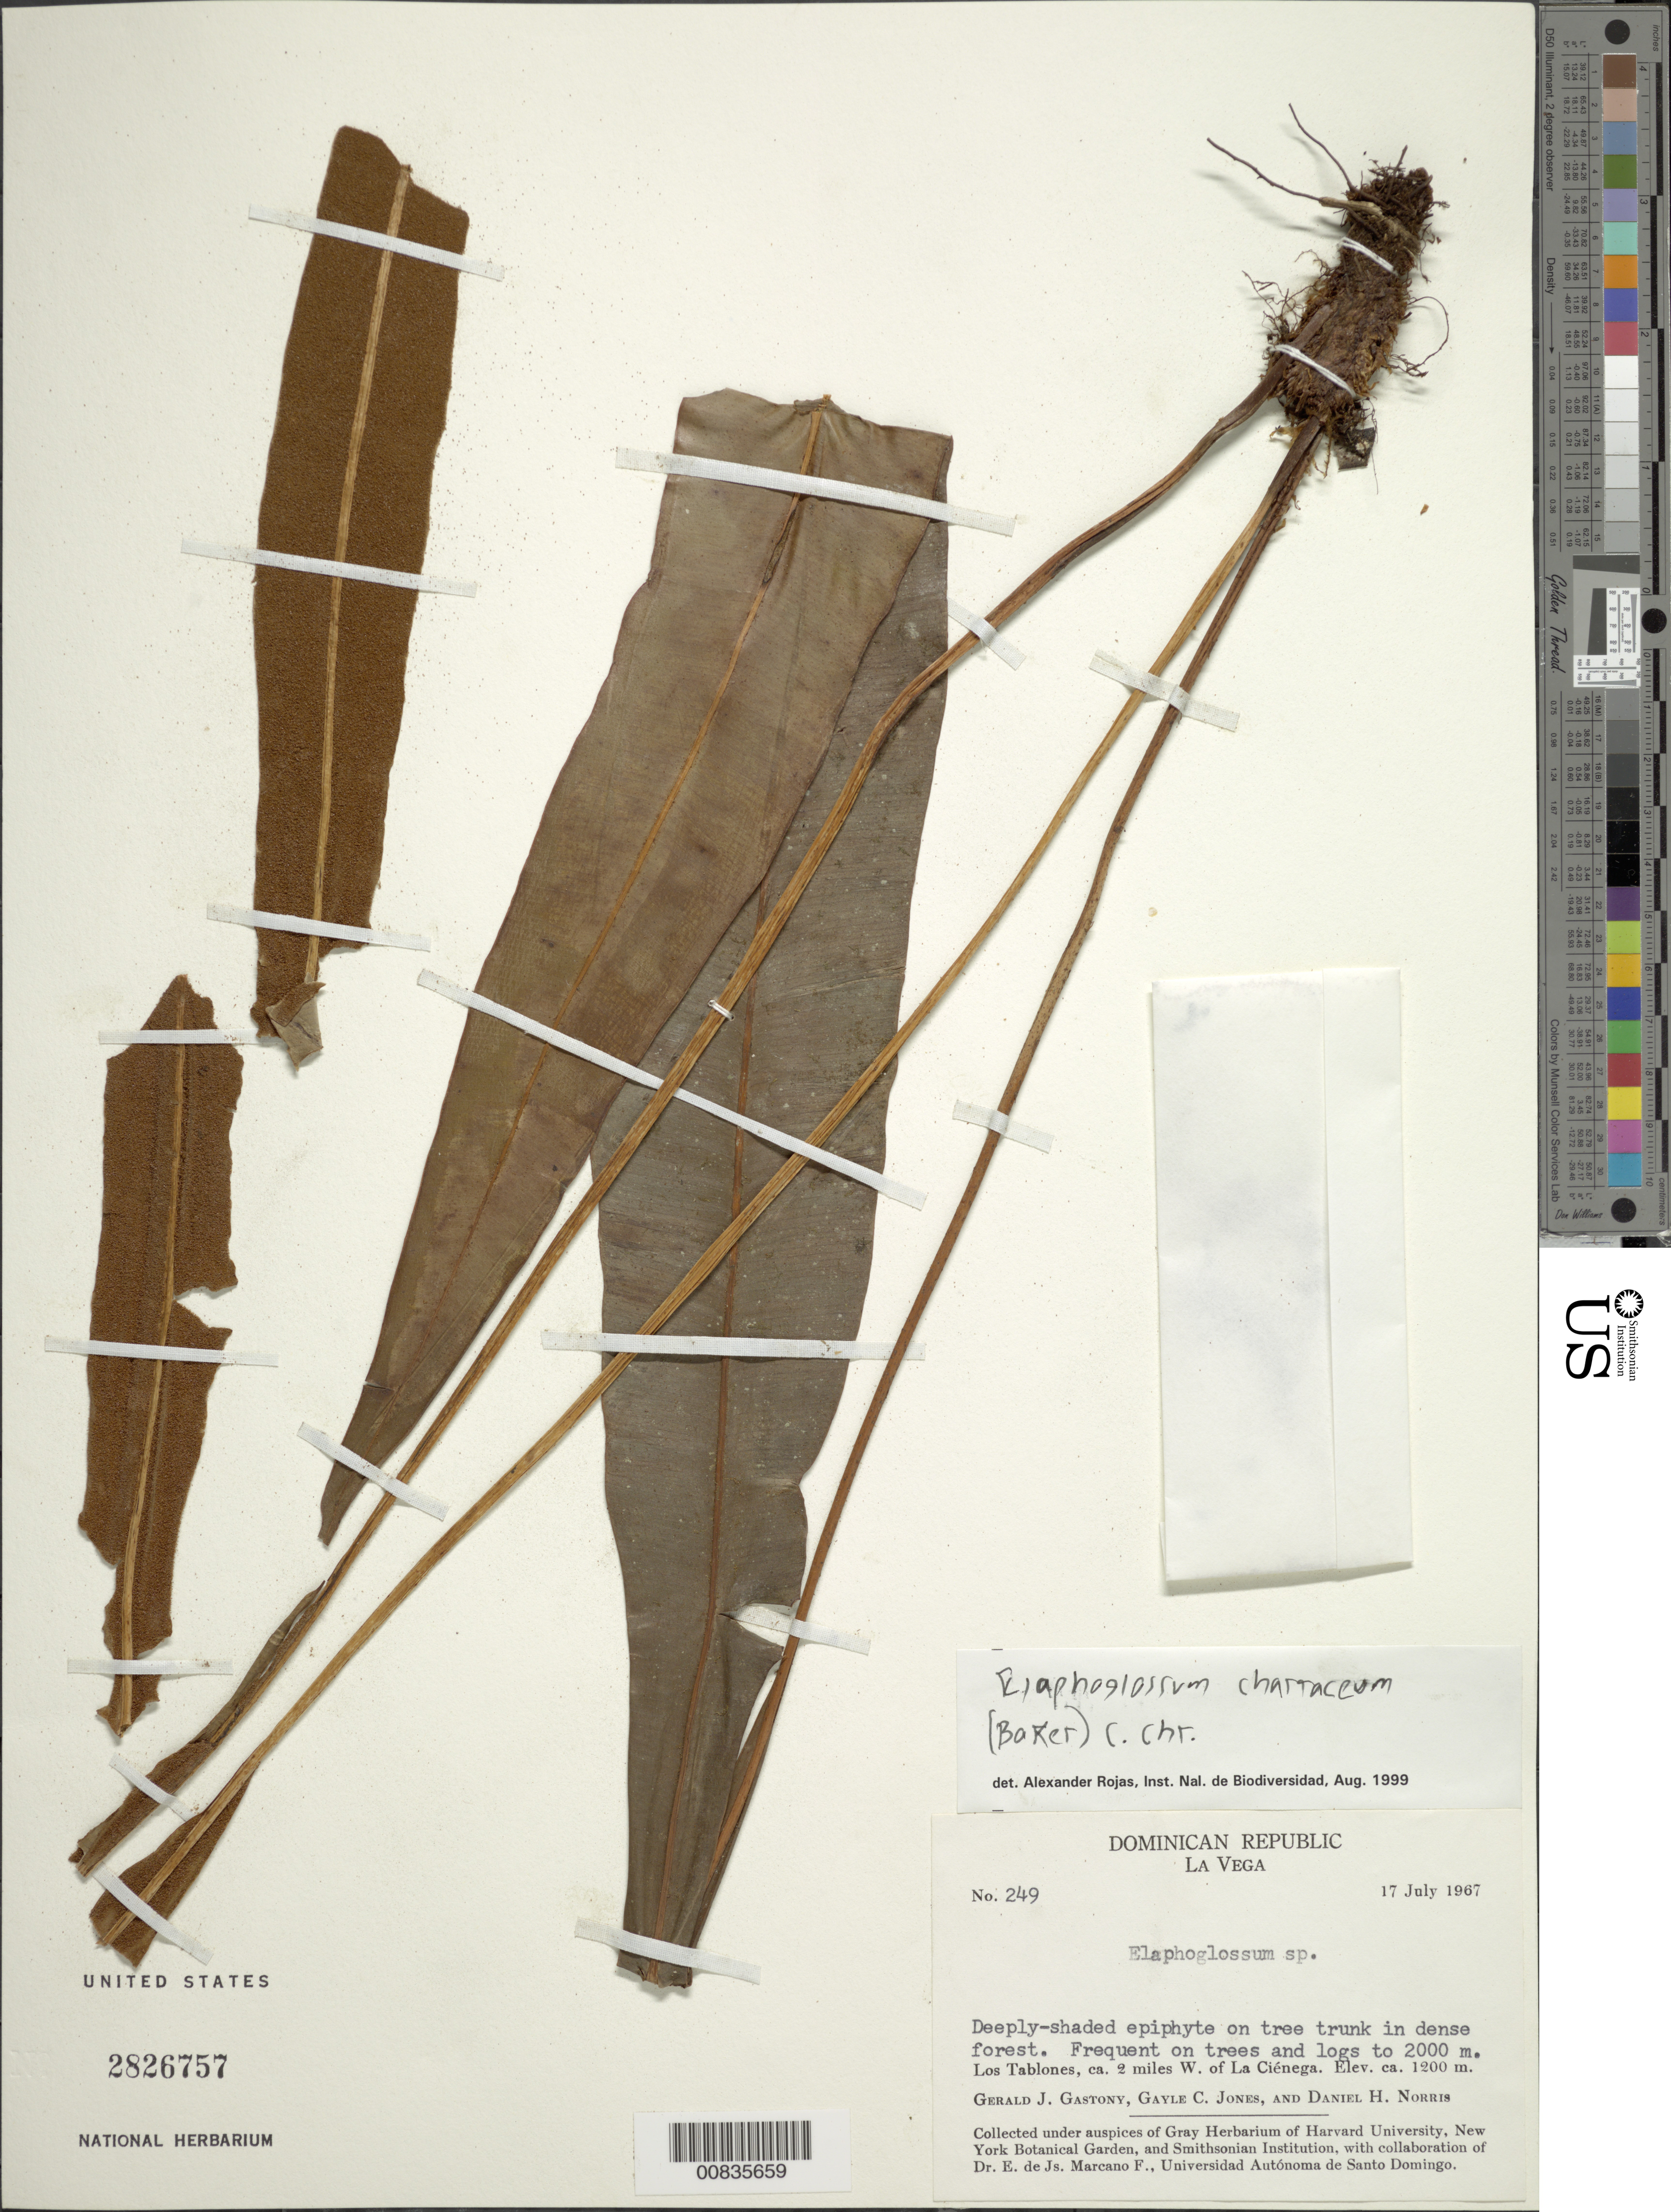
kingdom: Plantae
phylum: Tracheophyta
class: Polypodiopsida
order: Polypodiales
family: Dryopteridaceae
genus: Elaphoglossum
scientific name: Elaphoglossum chartaceum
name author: (Baker ex Jenman) C. Chr.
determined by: Rojas, A.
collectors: G. Gastony, G. C. Jones & D. H. Norris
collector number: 249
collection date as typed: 17 Jul 1967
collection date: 1967-07-17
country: Dominican Republic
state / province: La Vega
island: Hispaniola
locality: Los Tablones, ca. 2 miles W of La Ciénega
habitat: Deeply shaded, on tree trunk in dense forest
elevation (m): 1200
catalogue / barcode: US 2826757